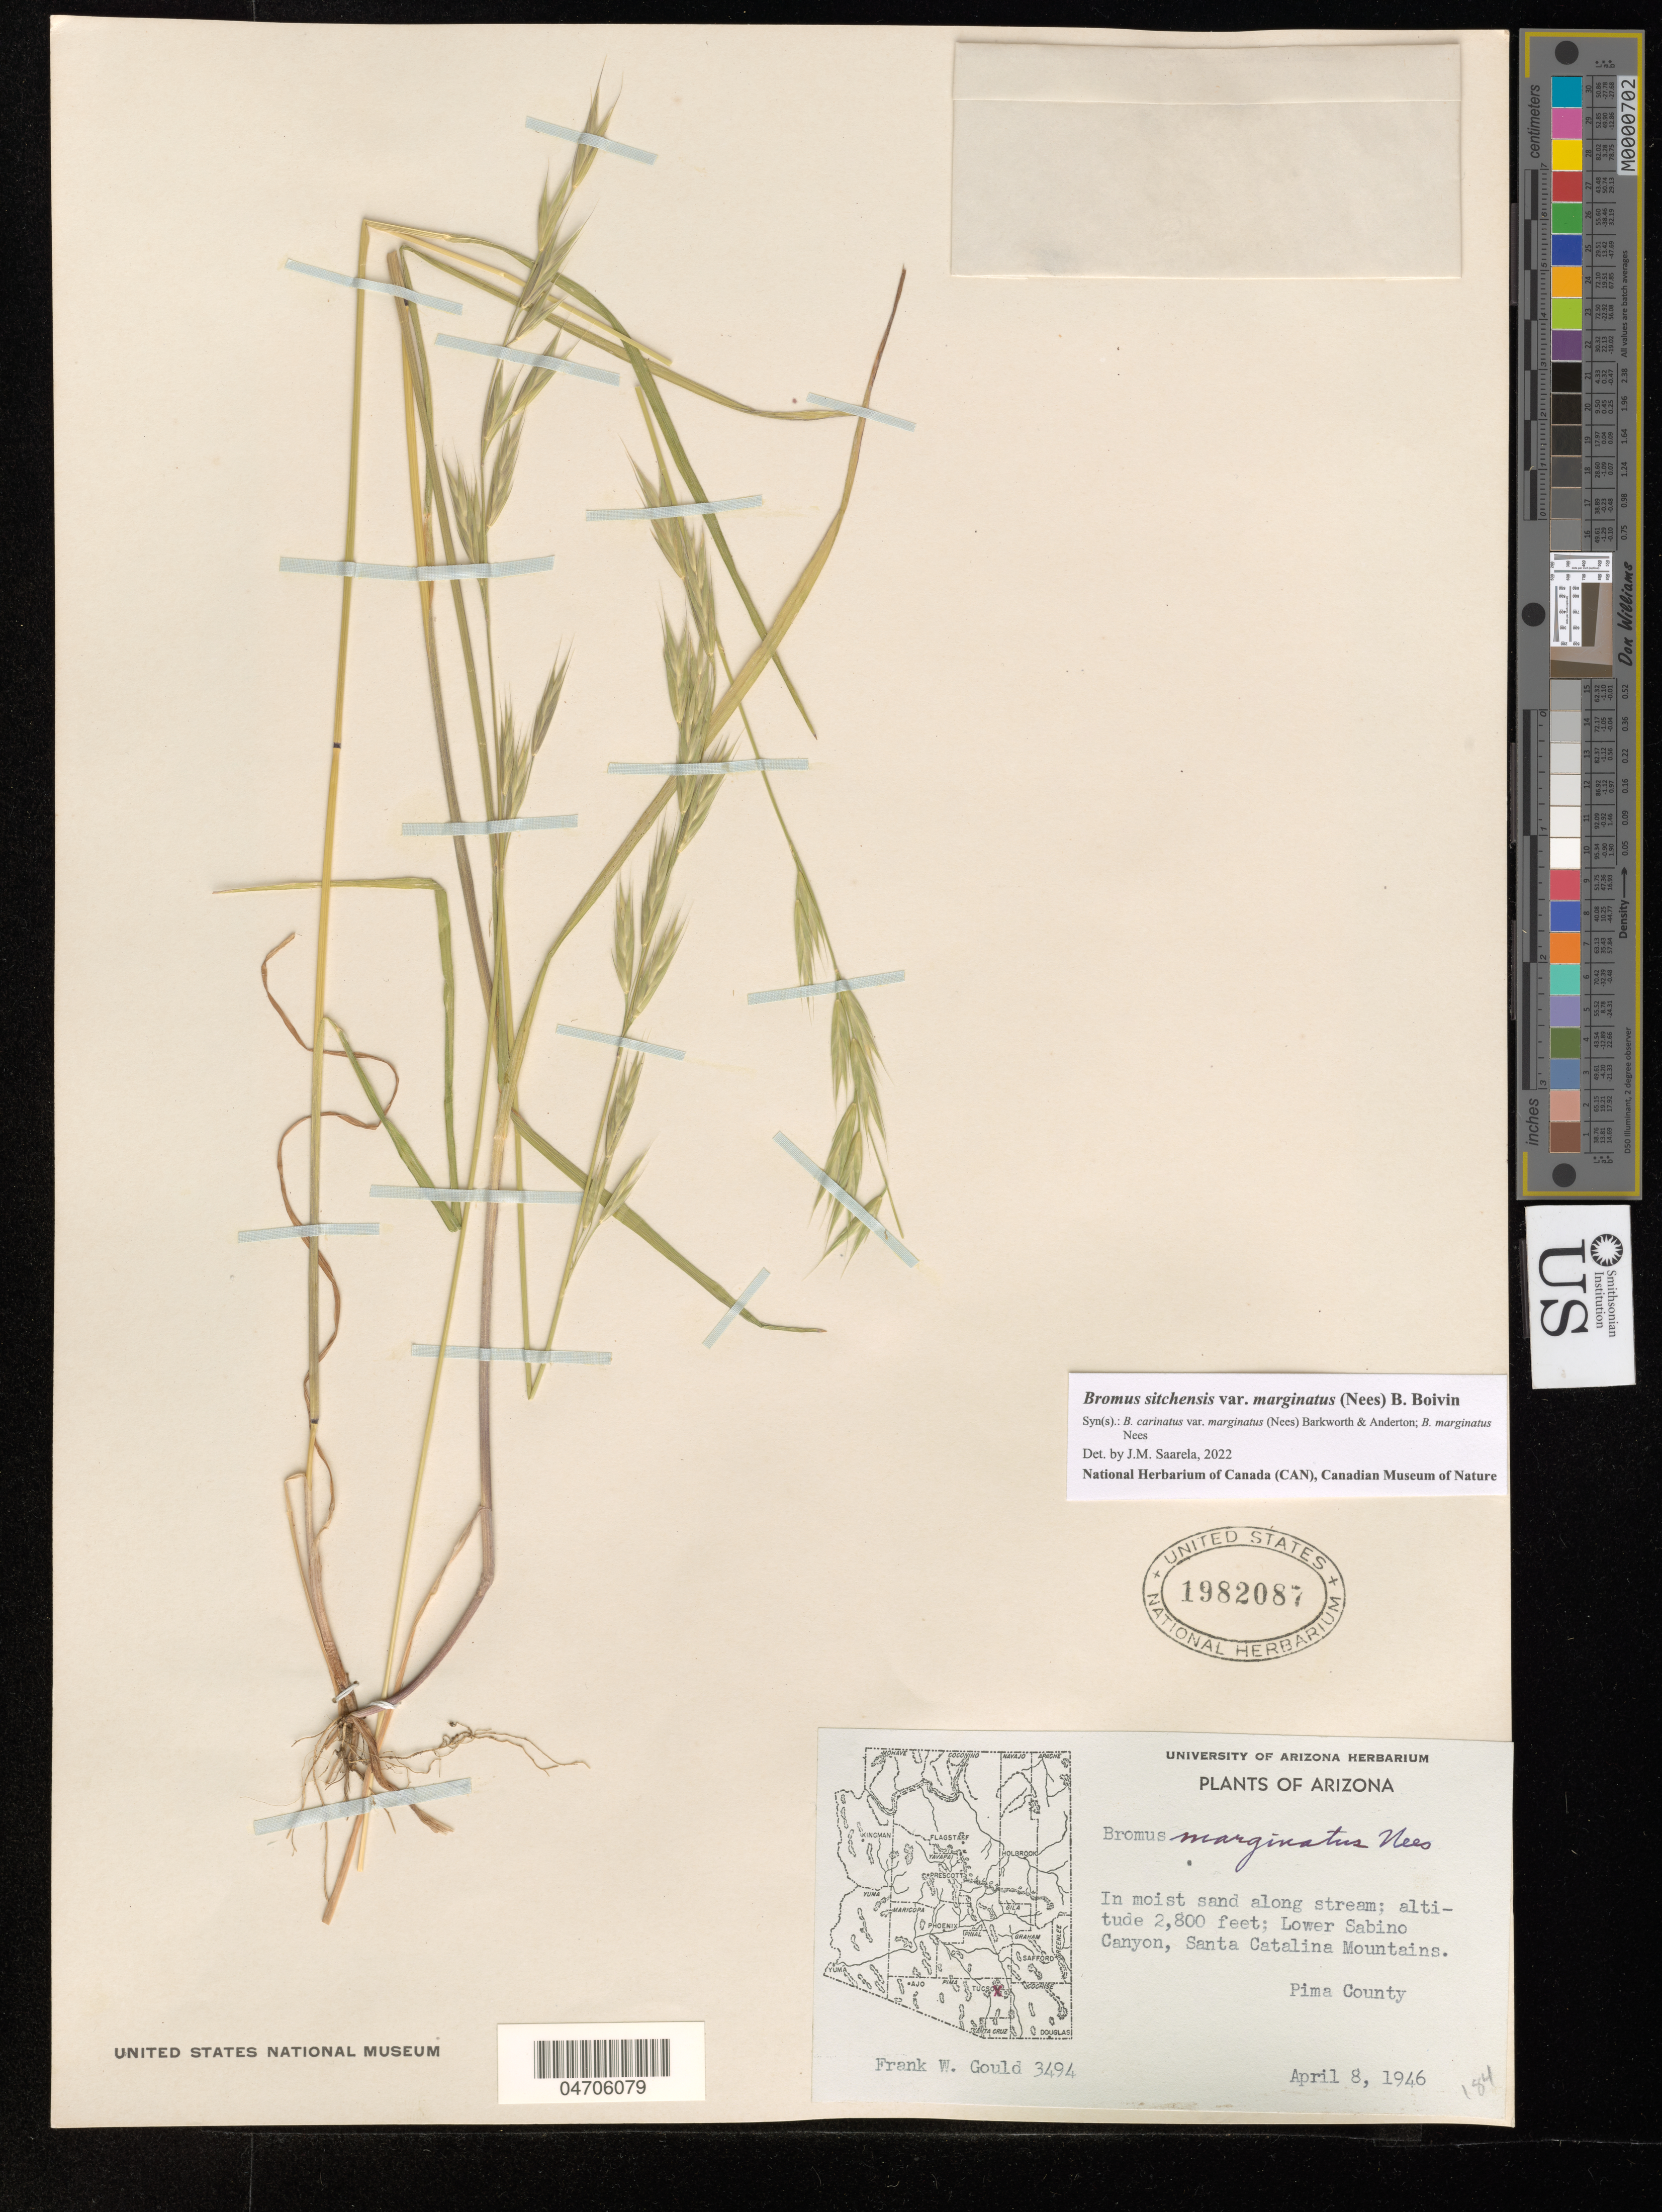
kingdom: Plantae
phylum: Tracheophyta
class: Liliopsida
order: Poales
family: Poaceae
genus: Bromus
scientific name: Bromus sitchensis var. polyanthus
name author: (Scribn. ex Shear) R.E. Brainerd & Otting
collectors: F. W. Gould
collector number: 3494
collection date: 1946-04-08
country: United States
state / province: Arizona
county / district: Pima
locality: Lower Sabino Canyon, Santa Catalina Mountains. Pima County.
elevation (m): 853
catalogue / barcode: US 1982087